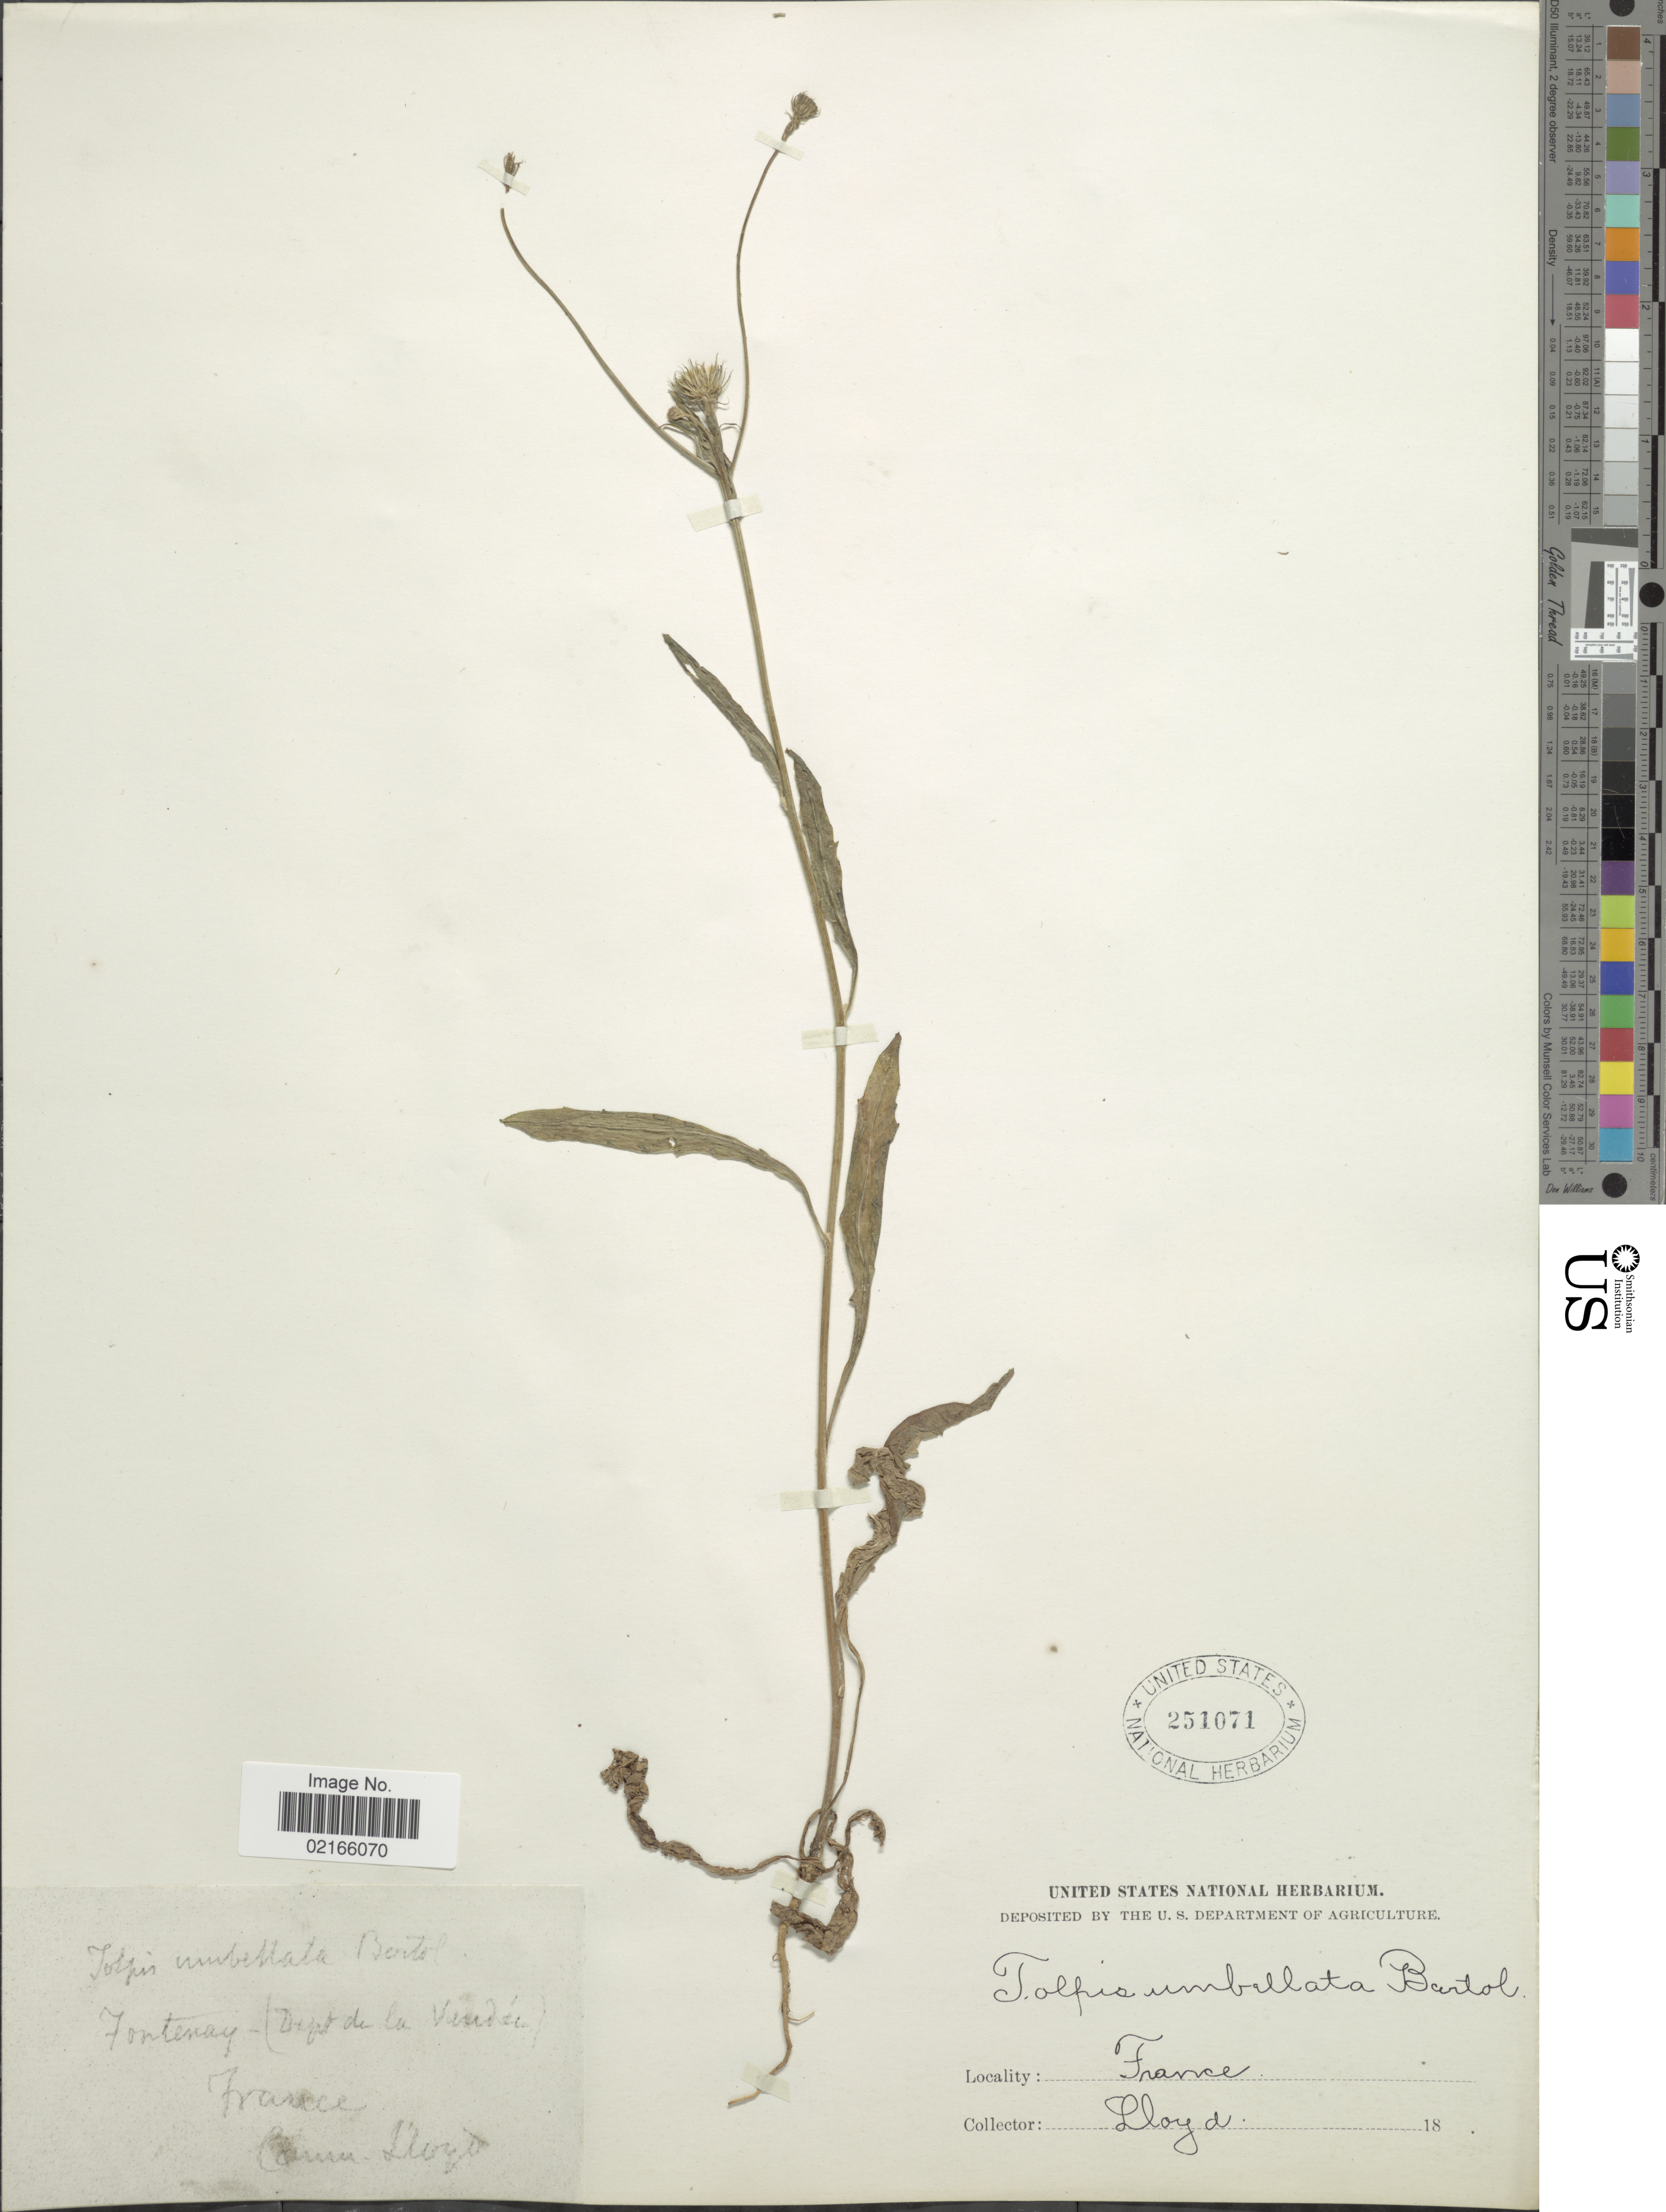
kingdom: Plantae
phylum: Tracheophyta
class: Magnoliopsida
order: Asterales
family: Asteraceae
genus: Tolpis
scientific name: Tolpis barbata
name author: (L.) Gaertn.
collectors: -- Lloyd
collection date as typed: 18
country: France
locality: Fontenay (Dept. de la Veude) [interpreted]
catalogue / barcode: US 251071